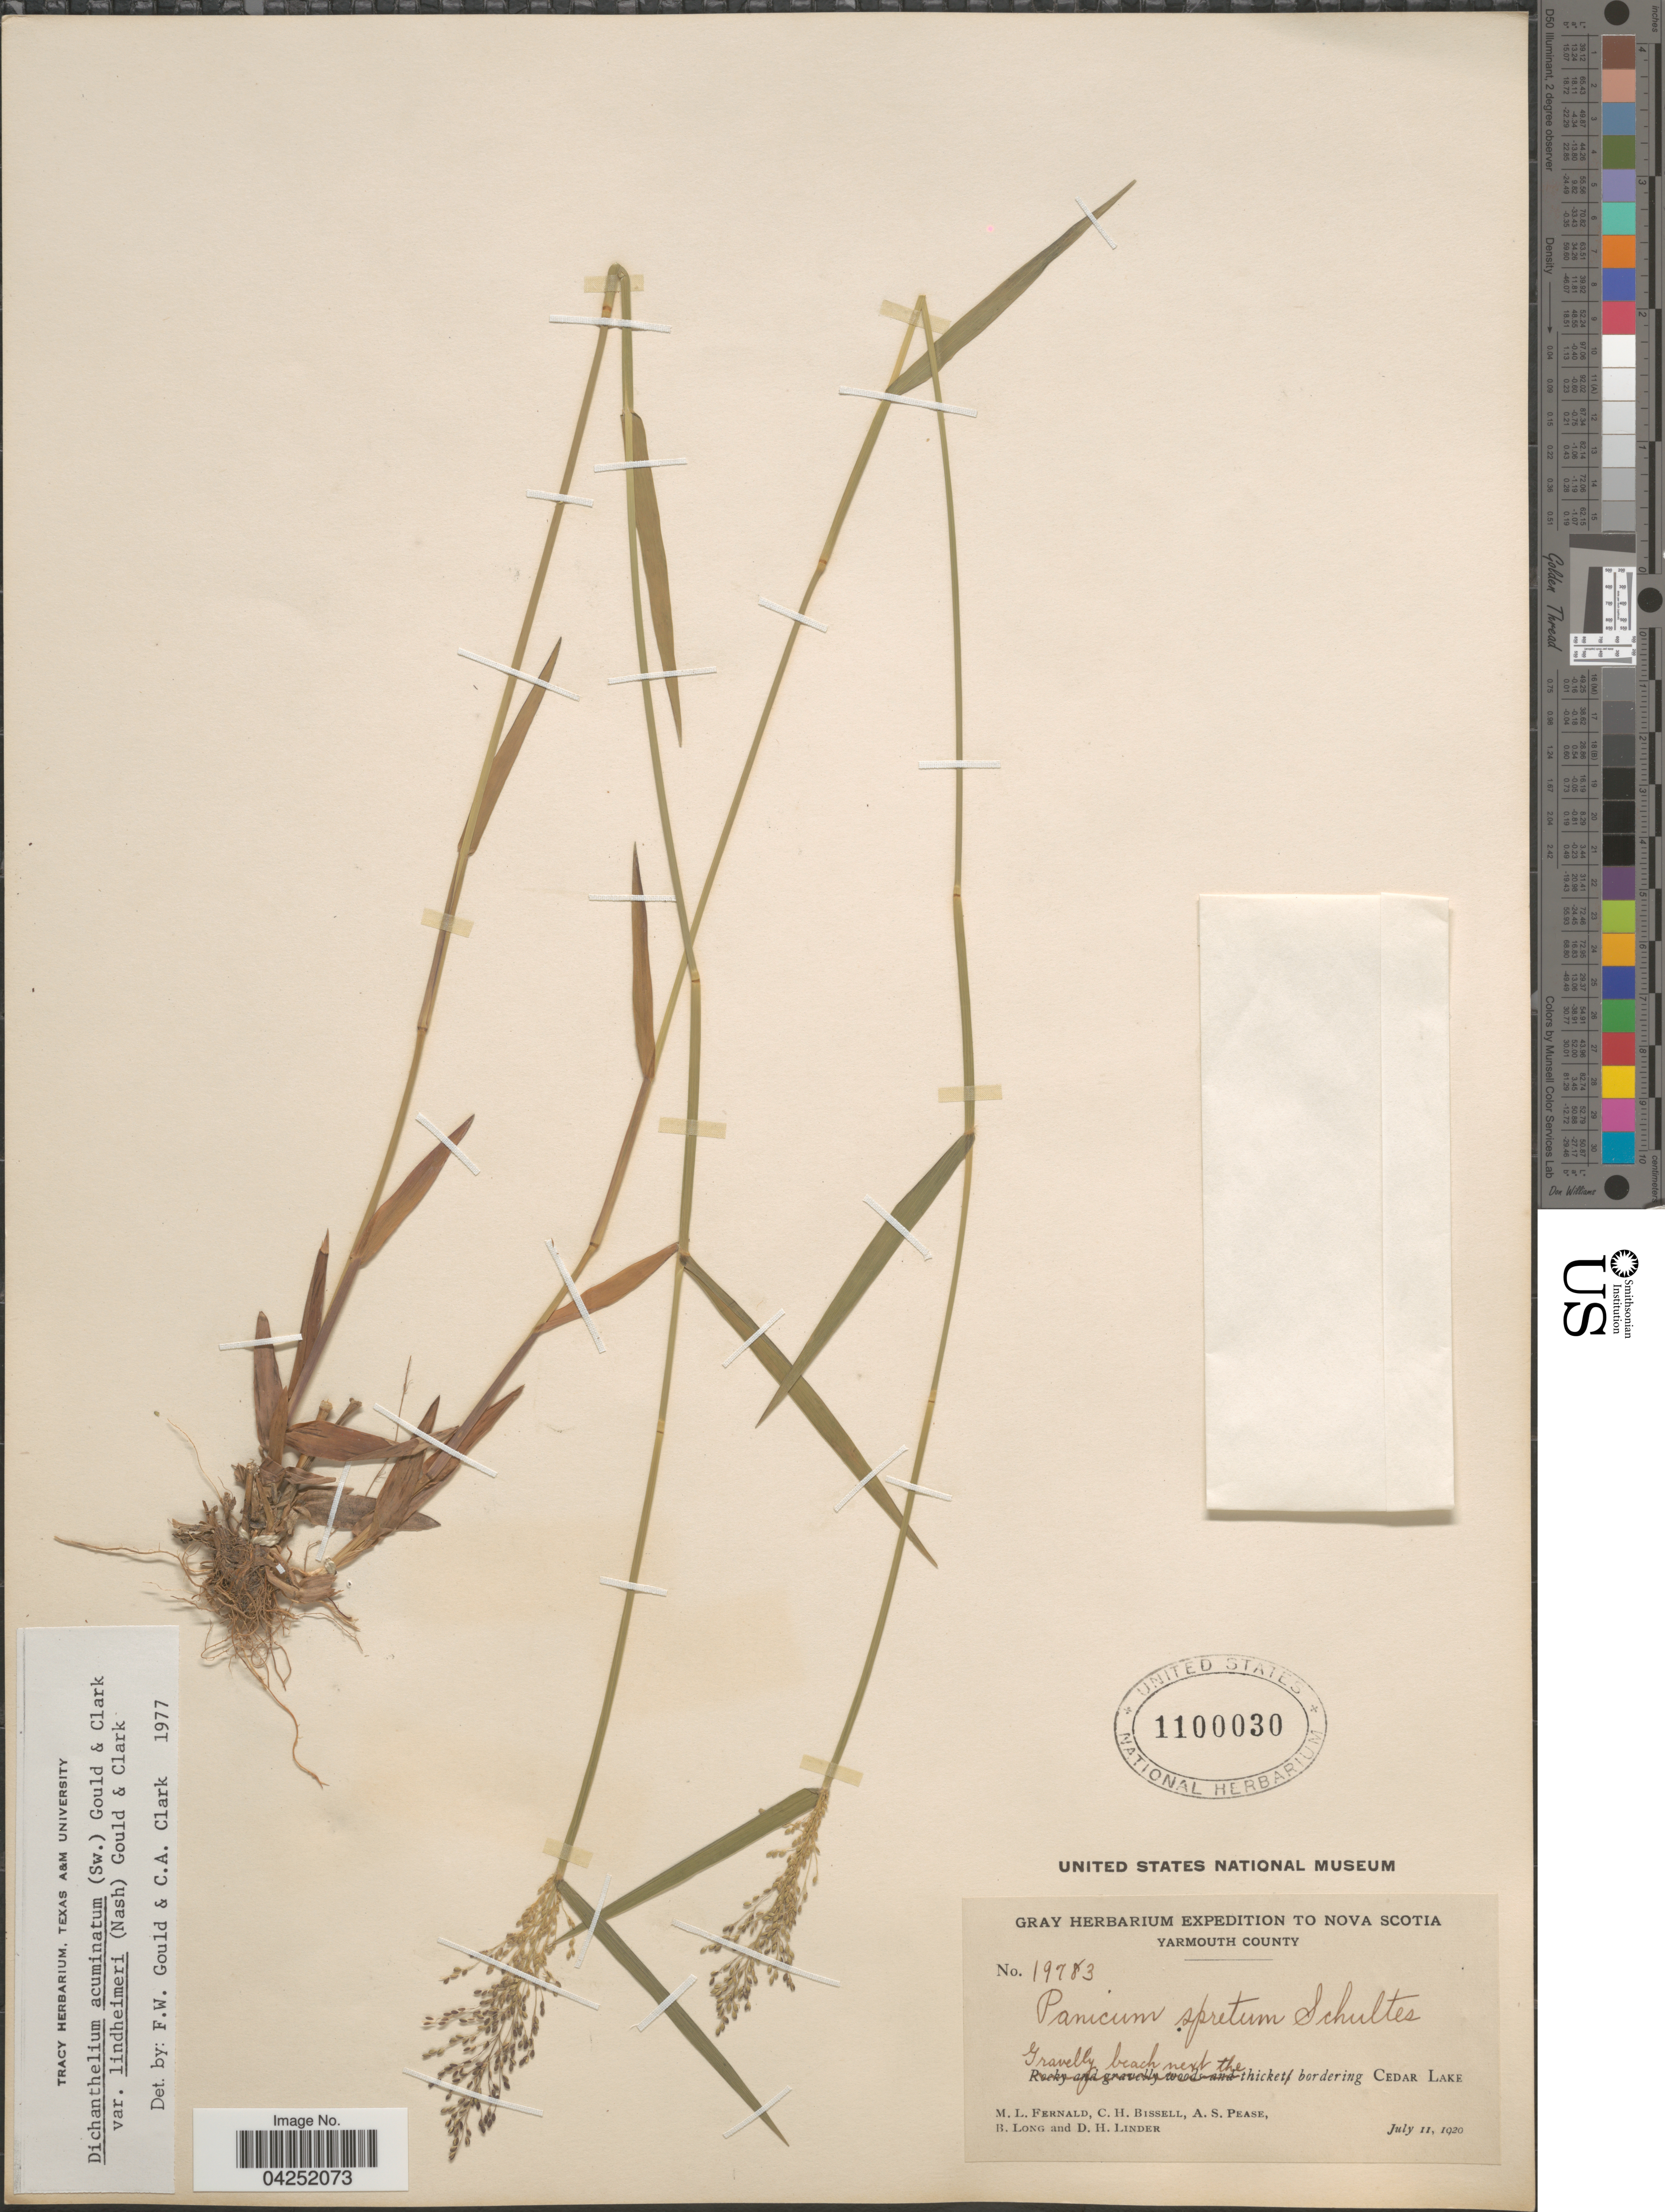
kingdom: Plantae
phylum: Tracheophyta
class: Liliopsida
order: Poales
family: Poaceae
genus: Dichanthelium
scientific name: Dichanthelium acuminatum var. lindheimeri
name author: (Nash) Gould & C.A. Clark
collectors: M. L. Fernald, C. Bissell, A. S. Pease, B. Long & D. Linder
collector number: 19783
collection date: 1920-07-11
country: Canada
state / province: Nova Scotia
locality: Gray Herbarium Expedition to Nova Scotia. Yarmouth County. Gravelly beach next the thicket bordering Cedar Lake.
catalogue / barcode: US 1100030